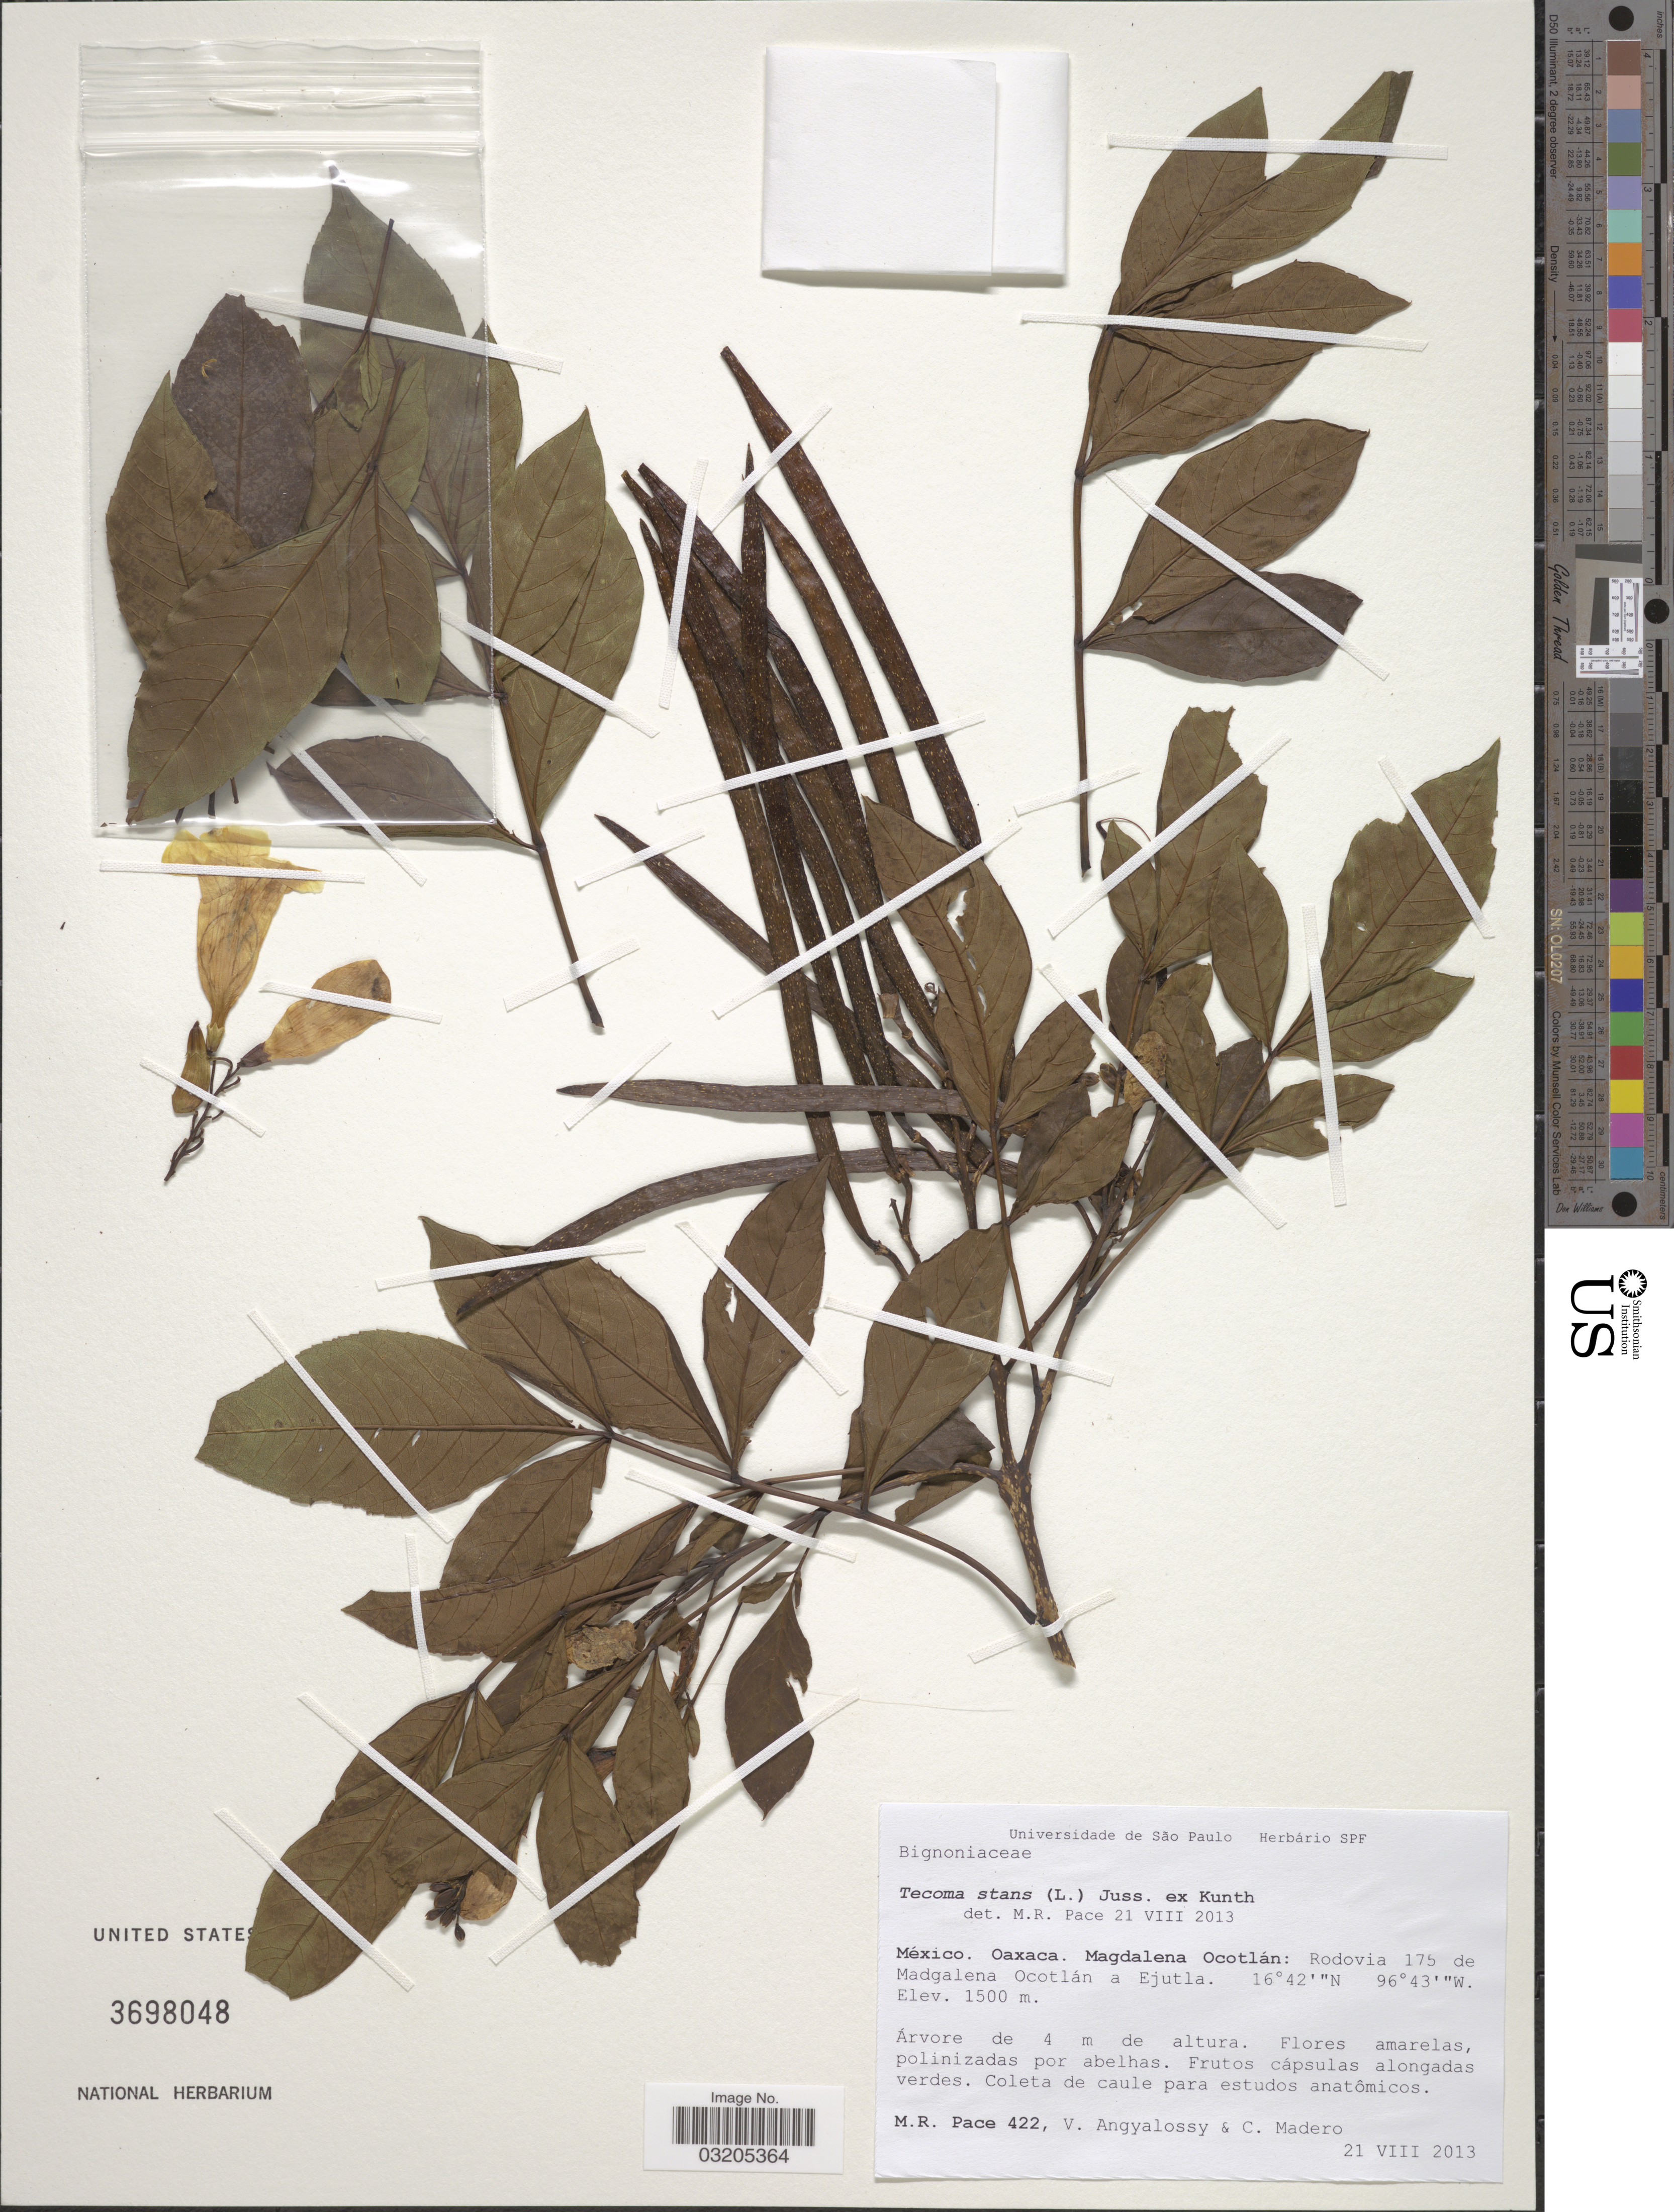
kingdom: Plantae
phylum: Tracheophyta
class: Magnoliopsida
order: Lamiales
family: Bignoniaceae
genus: Tecoma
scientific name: Tecoma stans var. stans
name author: (L.) Juss. ex Kunth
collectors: M. R. Pace & V. Angyalossy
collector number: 422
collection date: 2013-08-21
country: Mexico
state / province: Oaxaca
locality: Magdalena Ocotlán: Rodovia 175 de Madgalena Ocotlán a Ejutla.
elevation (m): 1500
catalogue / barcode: US 3698048